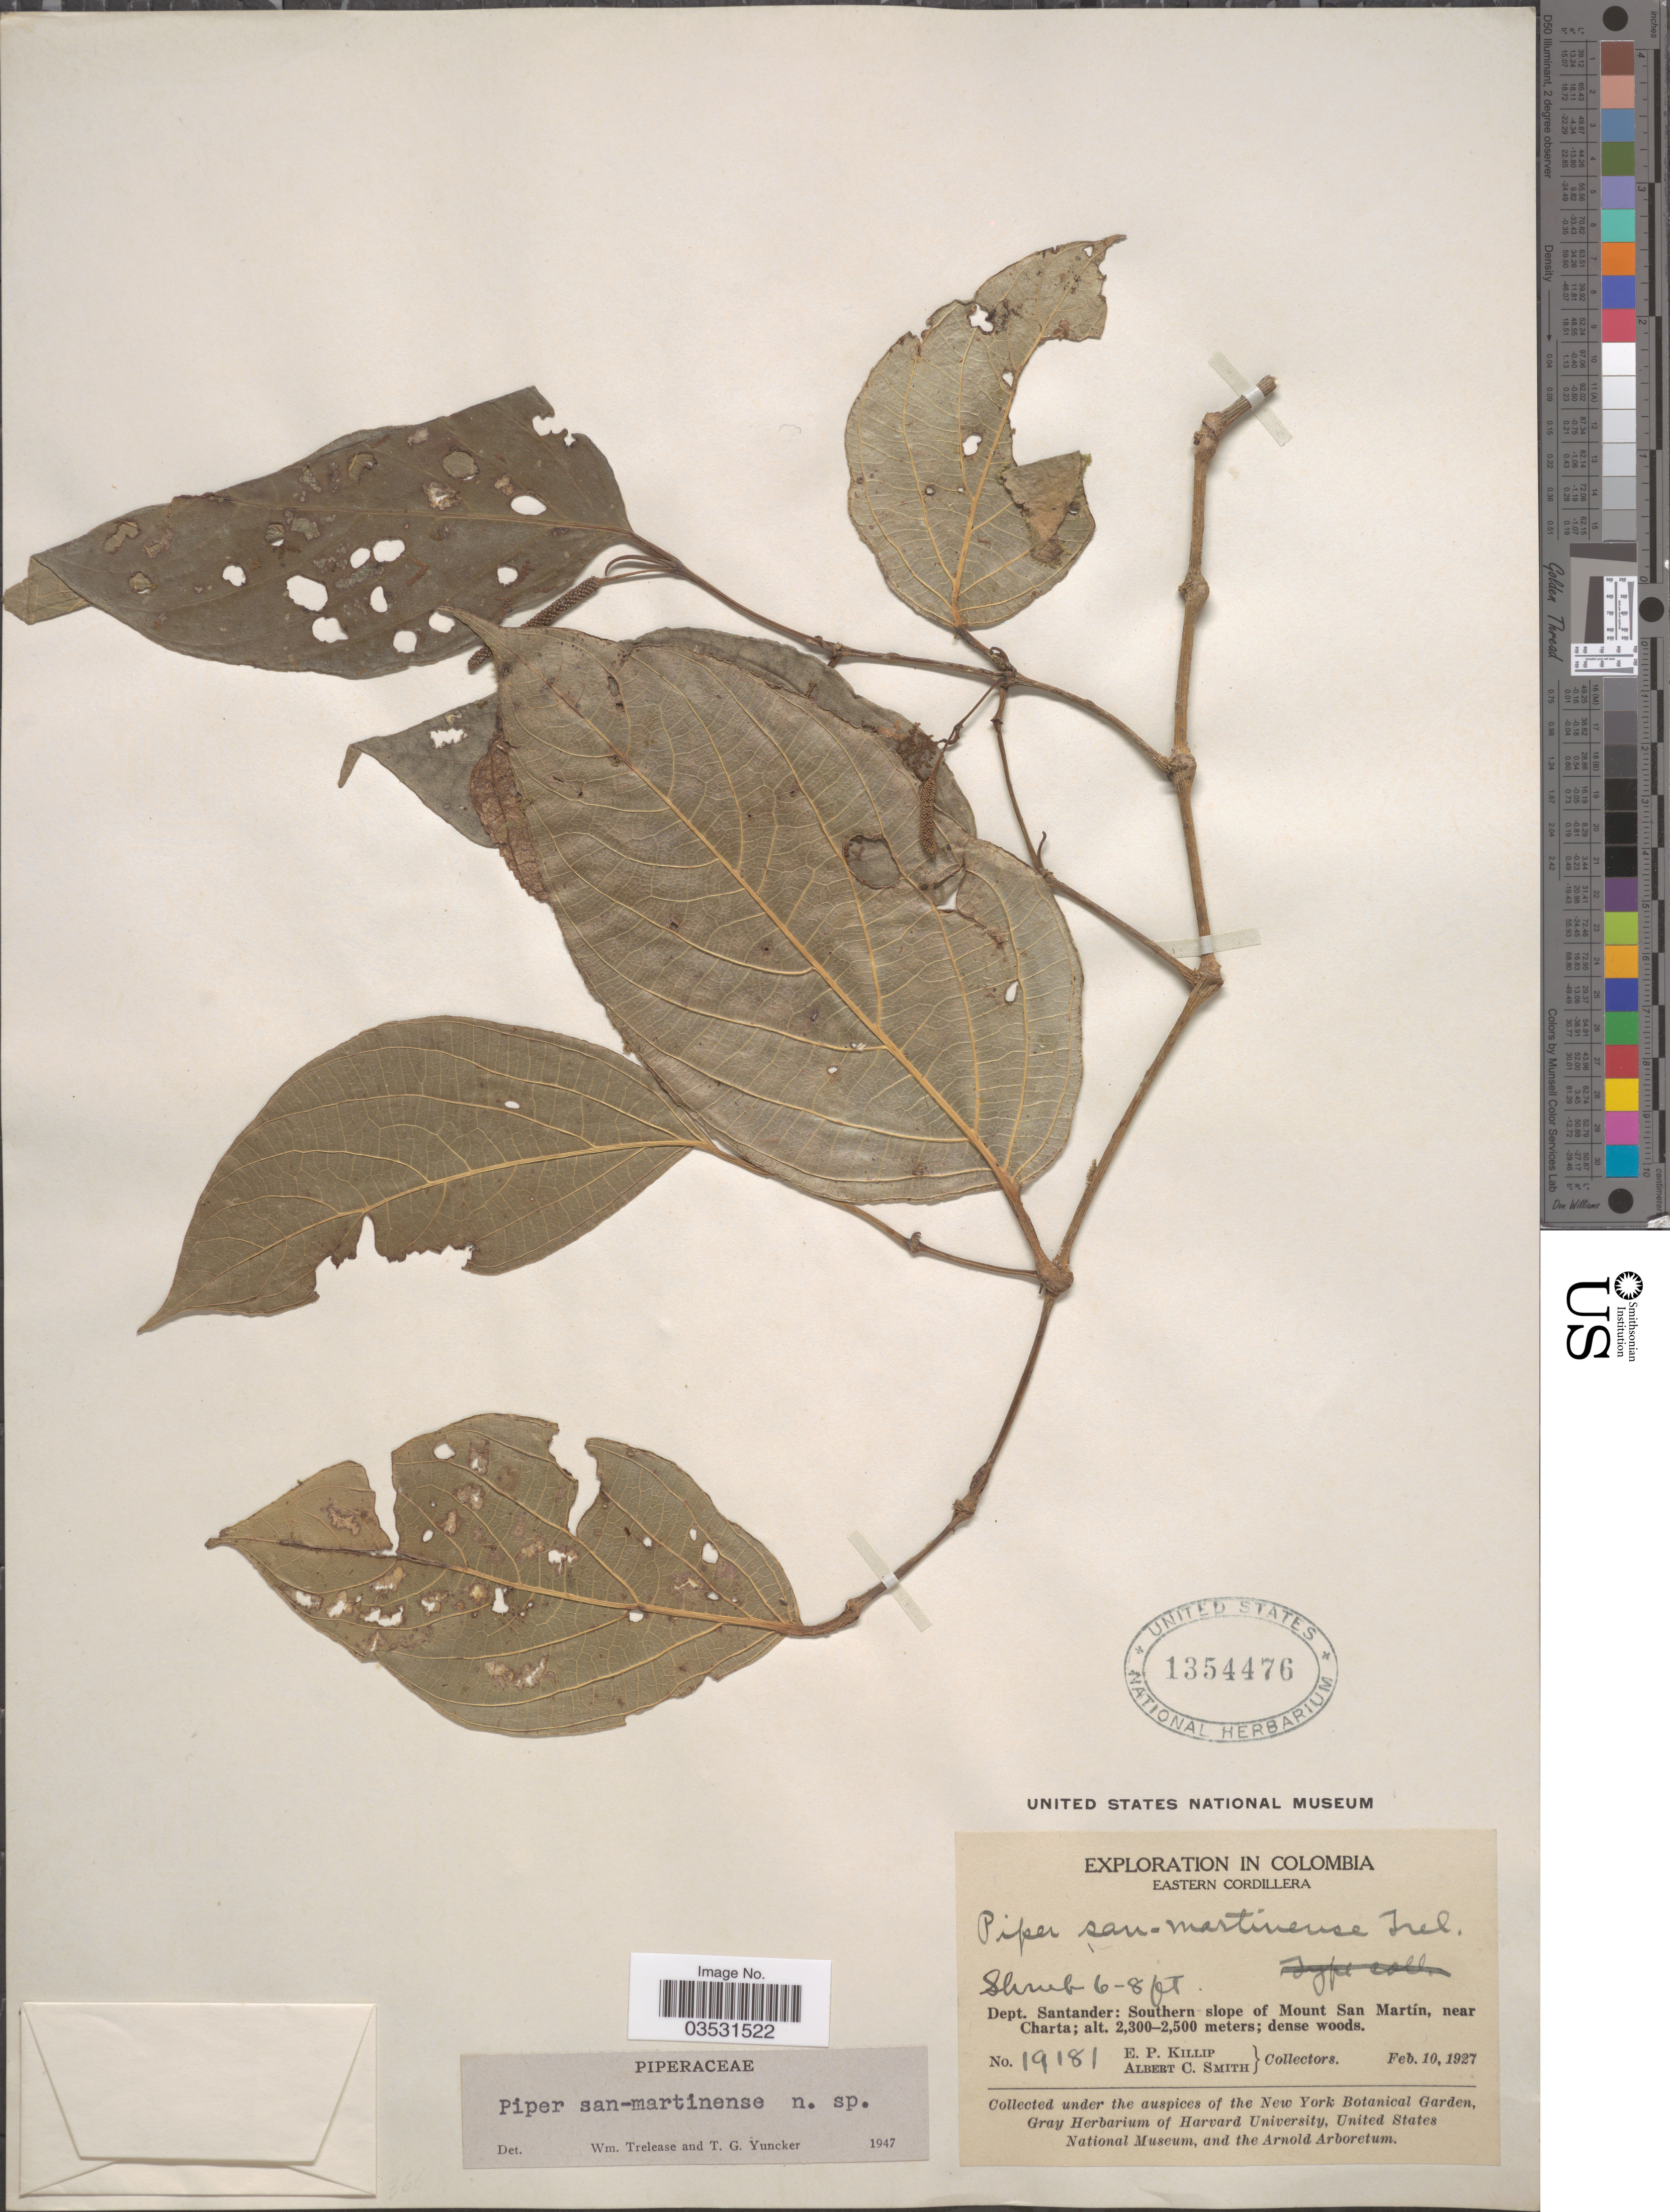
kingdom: Plantae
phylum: Tracheophyta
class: Magnoliopsida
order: Piperales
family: Piperaceae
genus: Piper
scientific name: Piper san-martinense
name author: Trel. & Yunck.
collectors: E. P. Killip & A. C. Smith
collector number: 19181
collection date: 1927-02-10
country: Colombia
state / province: Santander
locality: Eastern Cordillera. Dept. Santander: Southern slope of Mount San Martín, near Charta.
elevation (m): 2300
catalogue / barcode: US 1354476